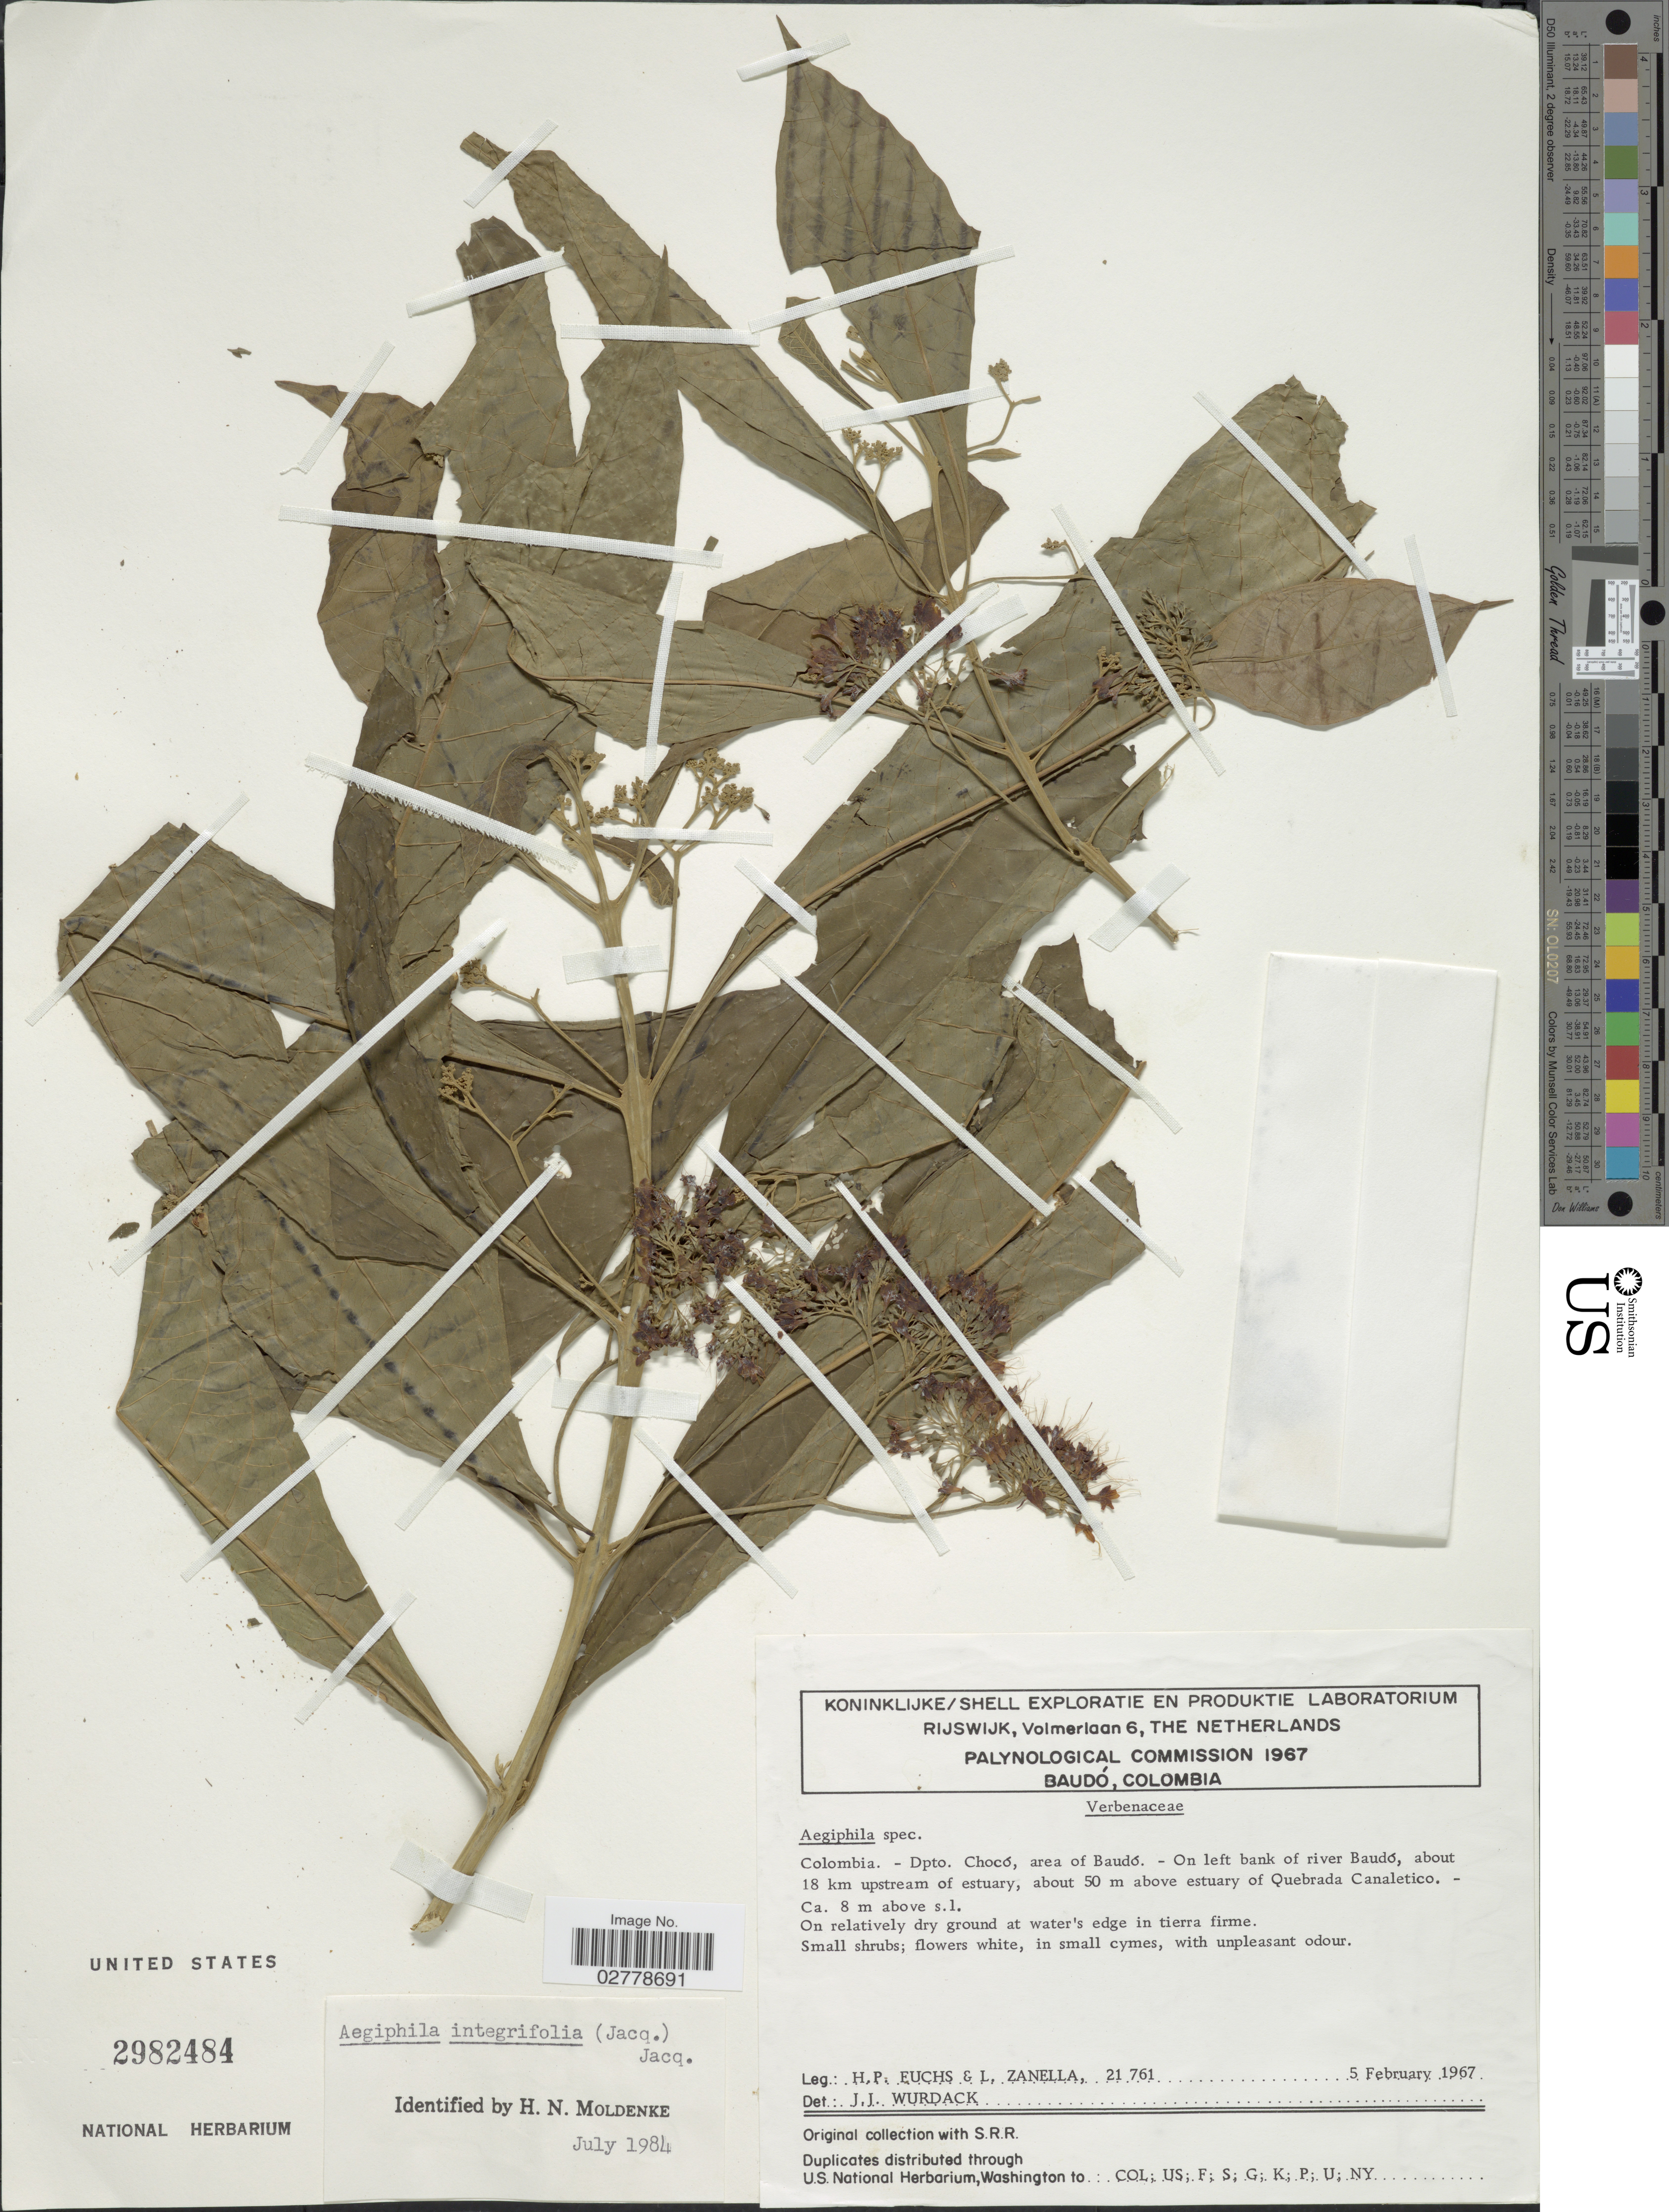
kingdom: Plantae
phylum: Tracheophyta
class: Magnoliopsida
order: Lamiales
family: Lamiaceae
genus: Aegiphila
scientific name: Aegiphila integrifolia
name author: (Jacq.) B.D. Jacks.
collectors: H. Euchs & L. Zanella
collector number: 21761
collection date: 1967-02-05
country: Colombia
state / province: Chocó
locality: Dpto. Chocó, area of Baudó.- On left bank of river Baudó, about 18 km upstream of estuary, about 50 m above estuary of Quebrada Canaletico.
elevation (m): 8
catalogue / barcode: US 2982484